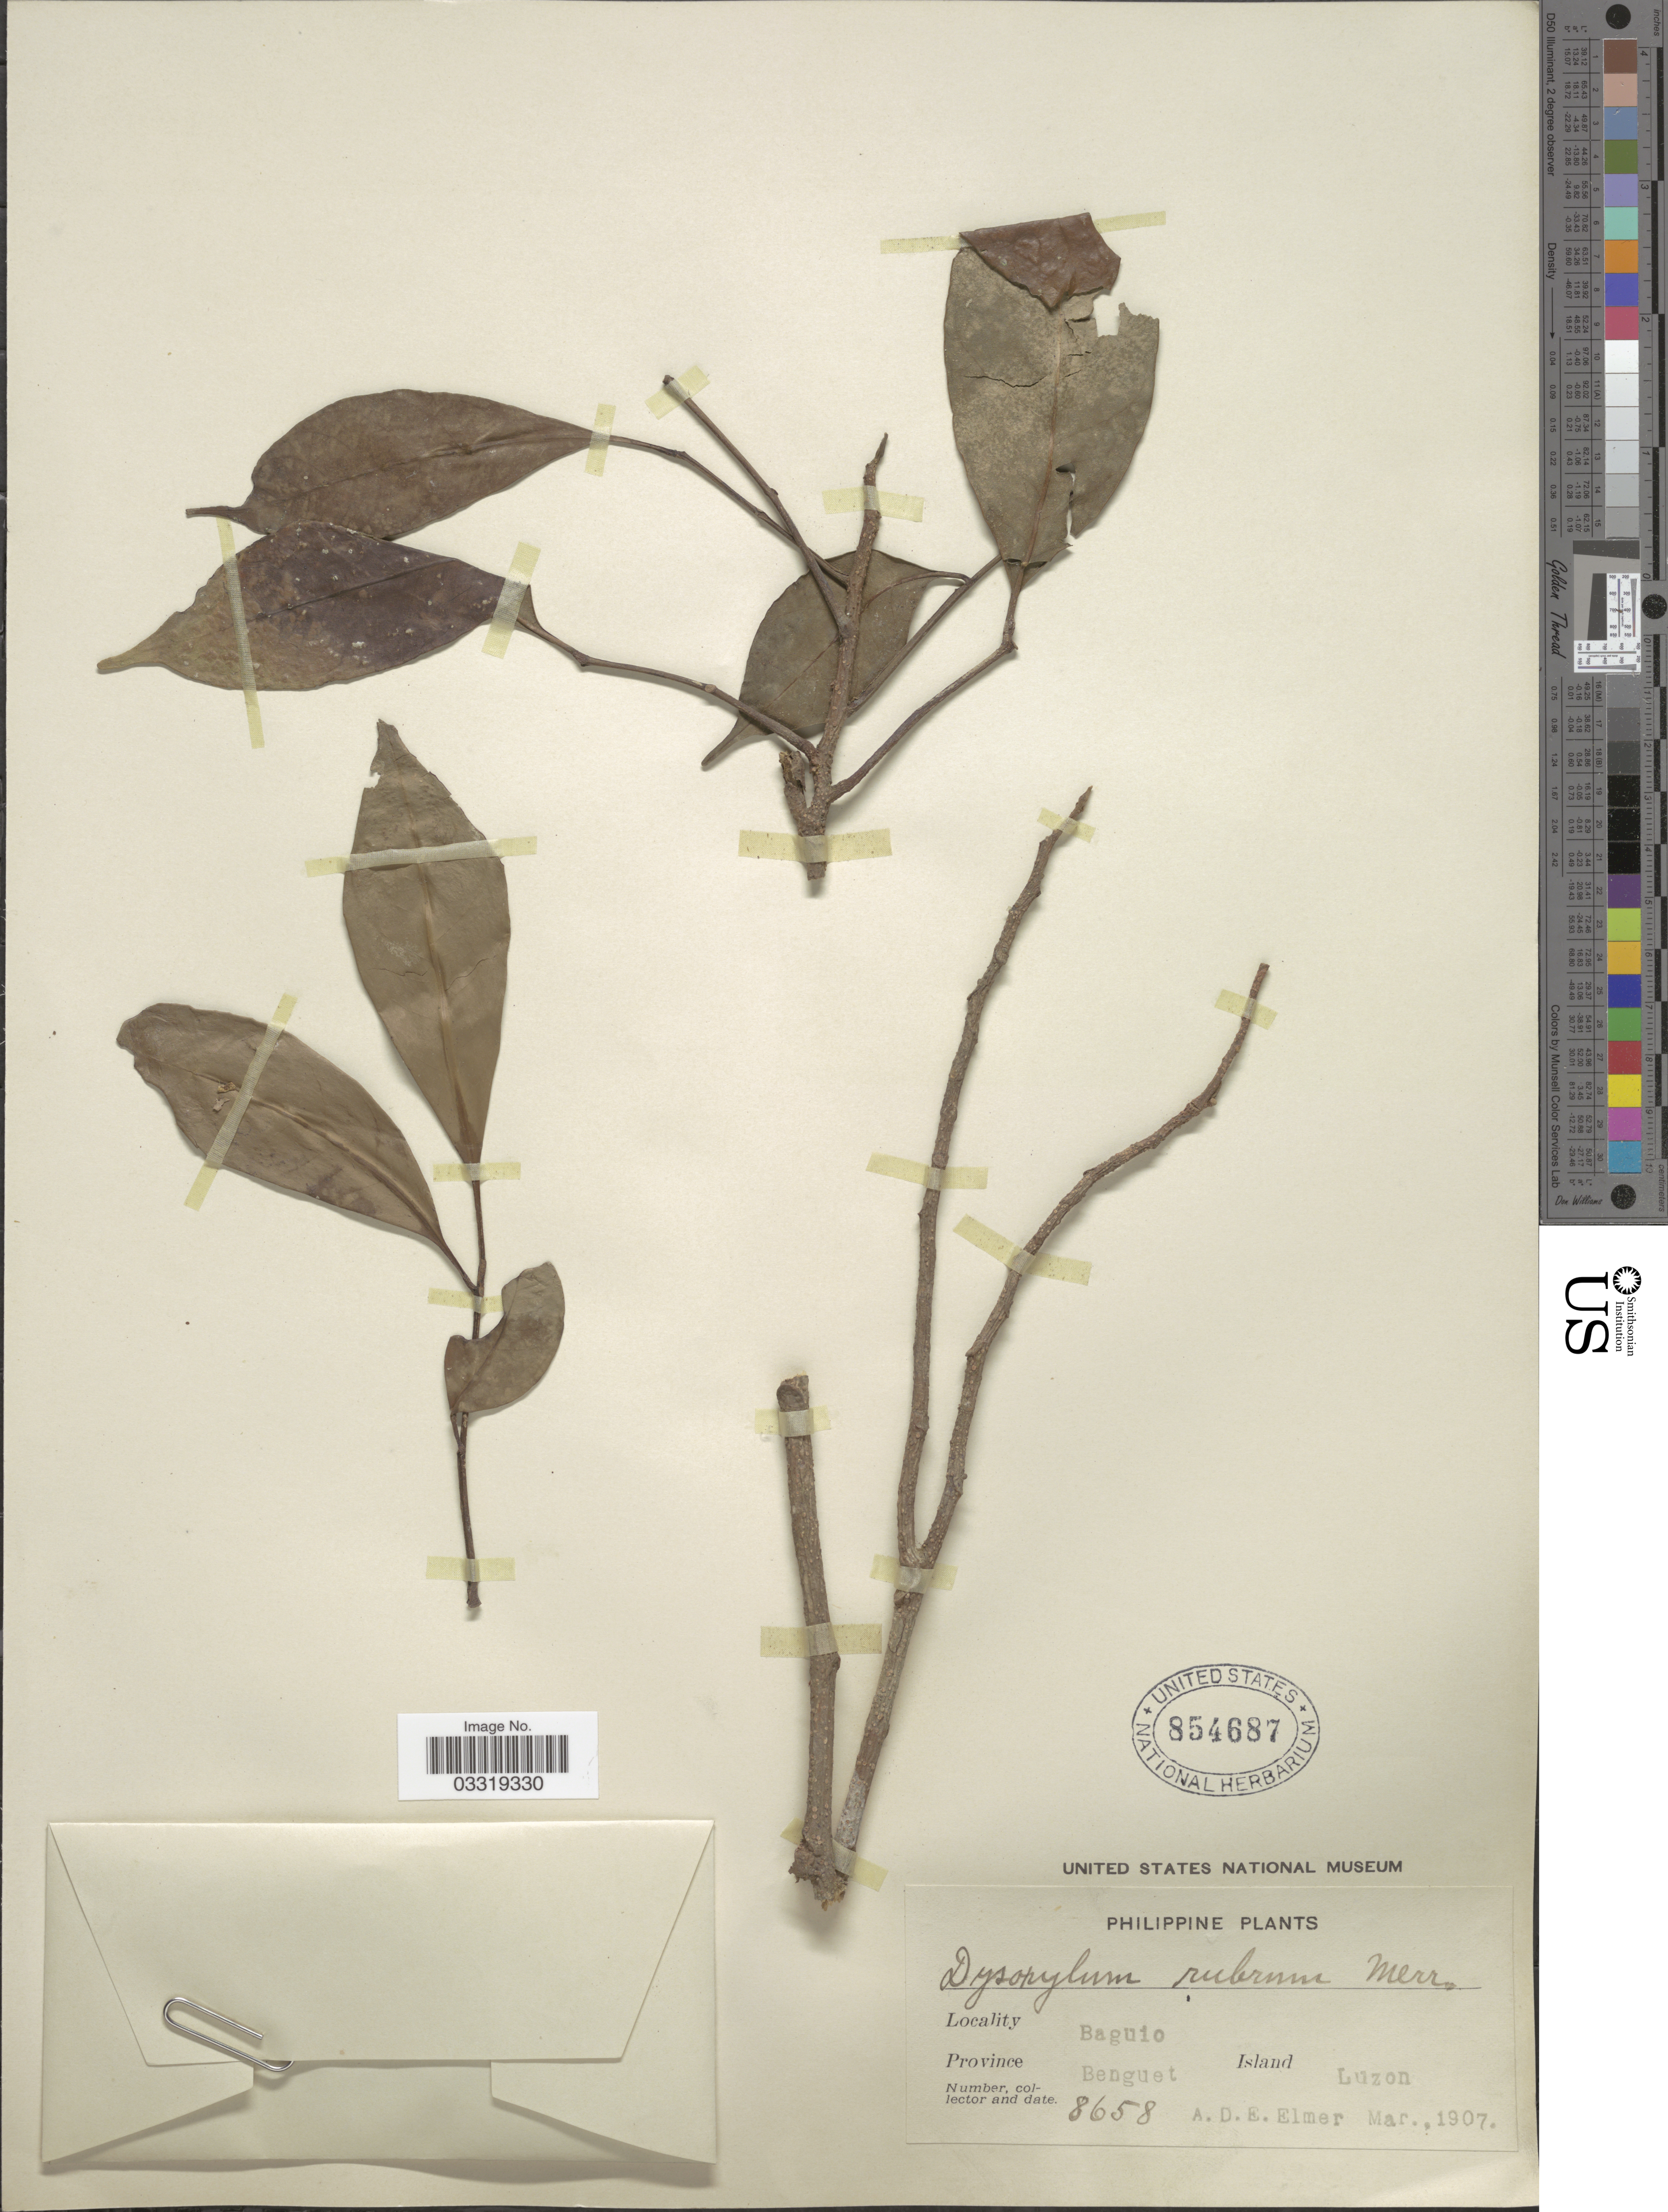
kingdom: Plantae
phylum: Tracheophyta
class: Magnoliopsida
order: Sapindales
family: Meliaceae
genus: Goniocheton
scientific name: Goniocheton arborescens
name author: Blume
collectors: A. D. E. Elmer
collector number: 8658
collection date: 1907-03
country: Philippines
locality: Baguio, Province Benguet, Island Luzon.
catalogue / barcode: US 854687